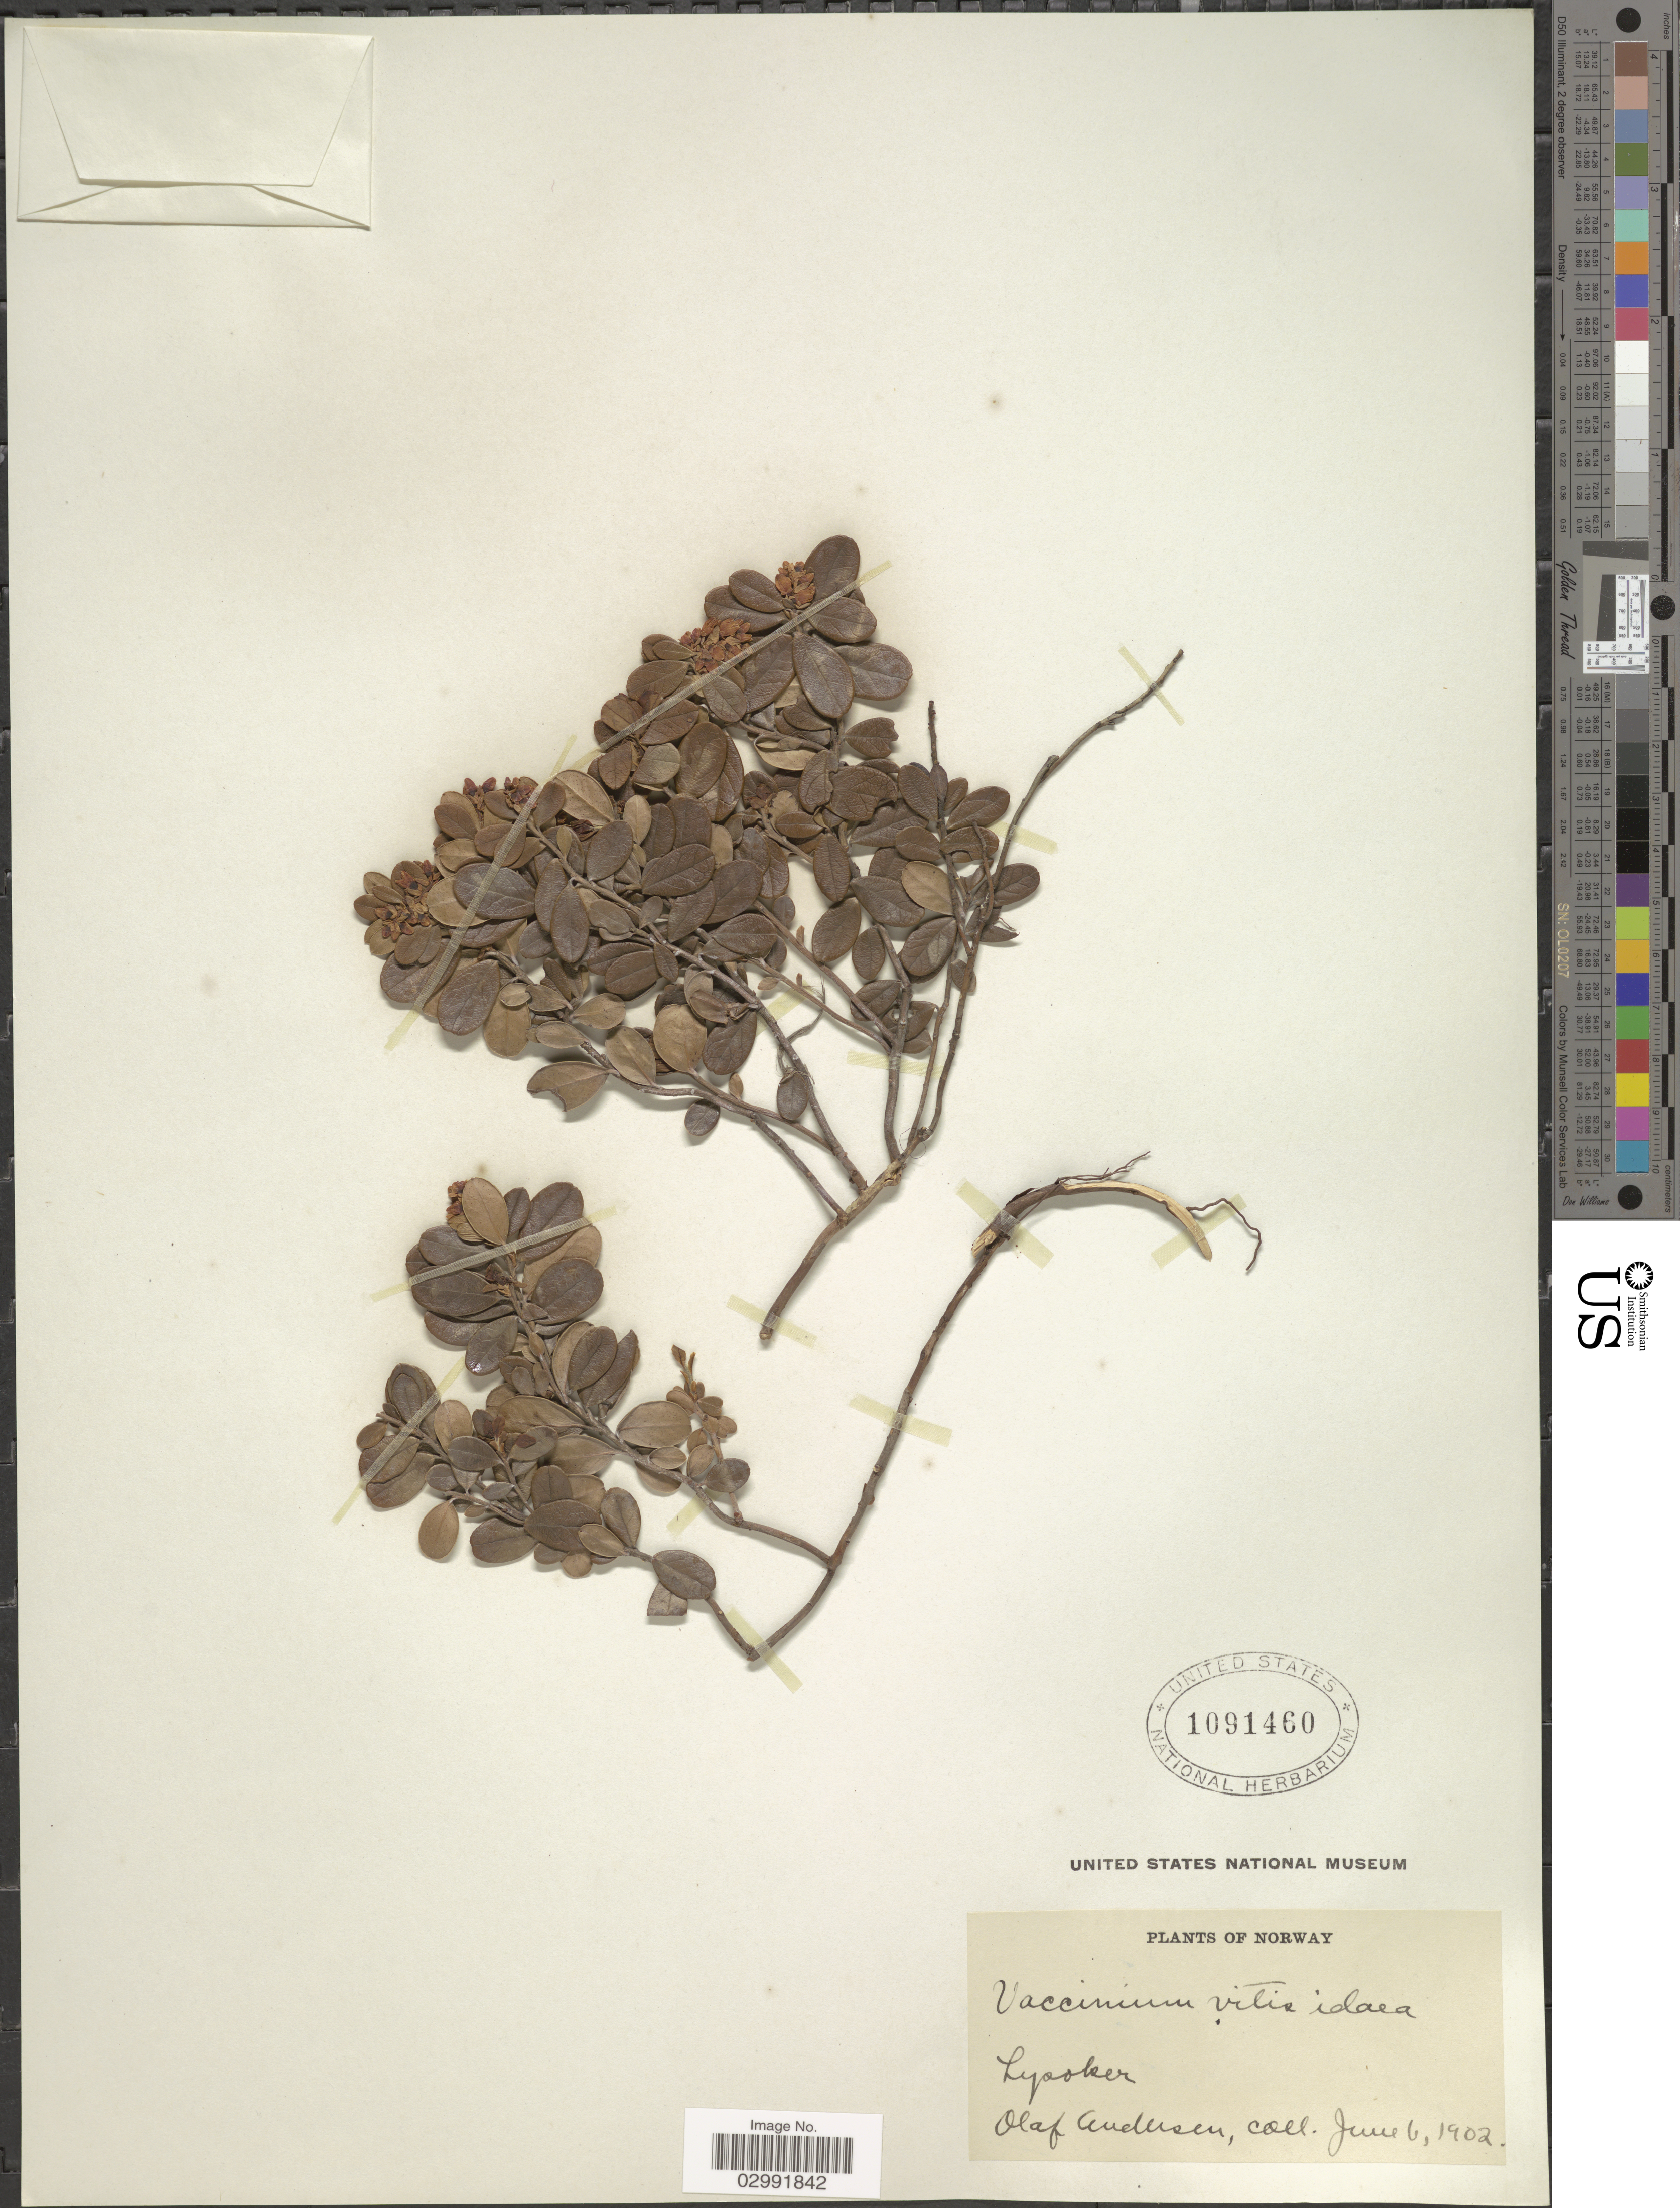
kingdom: Plantae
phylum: Tracheophyta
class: Magnoliopsida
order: Ericales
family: Ericaceae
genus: Vaccinium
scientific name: Vaccinium vitis-idaea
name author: L.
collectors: O. Andersen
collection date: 1902-06-06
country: Norway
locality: Lysaker.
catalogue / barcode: US 1091460